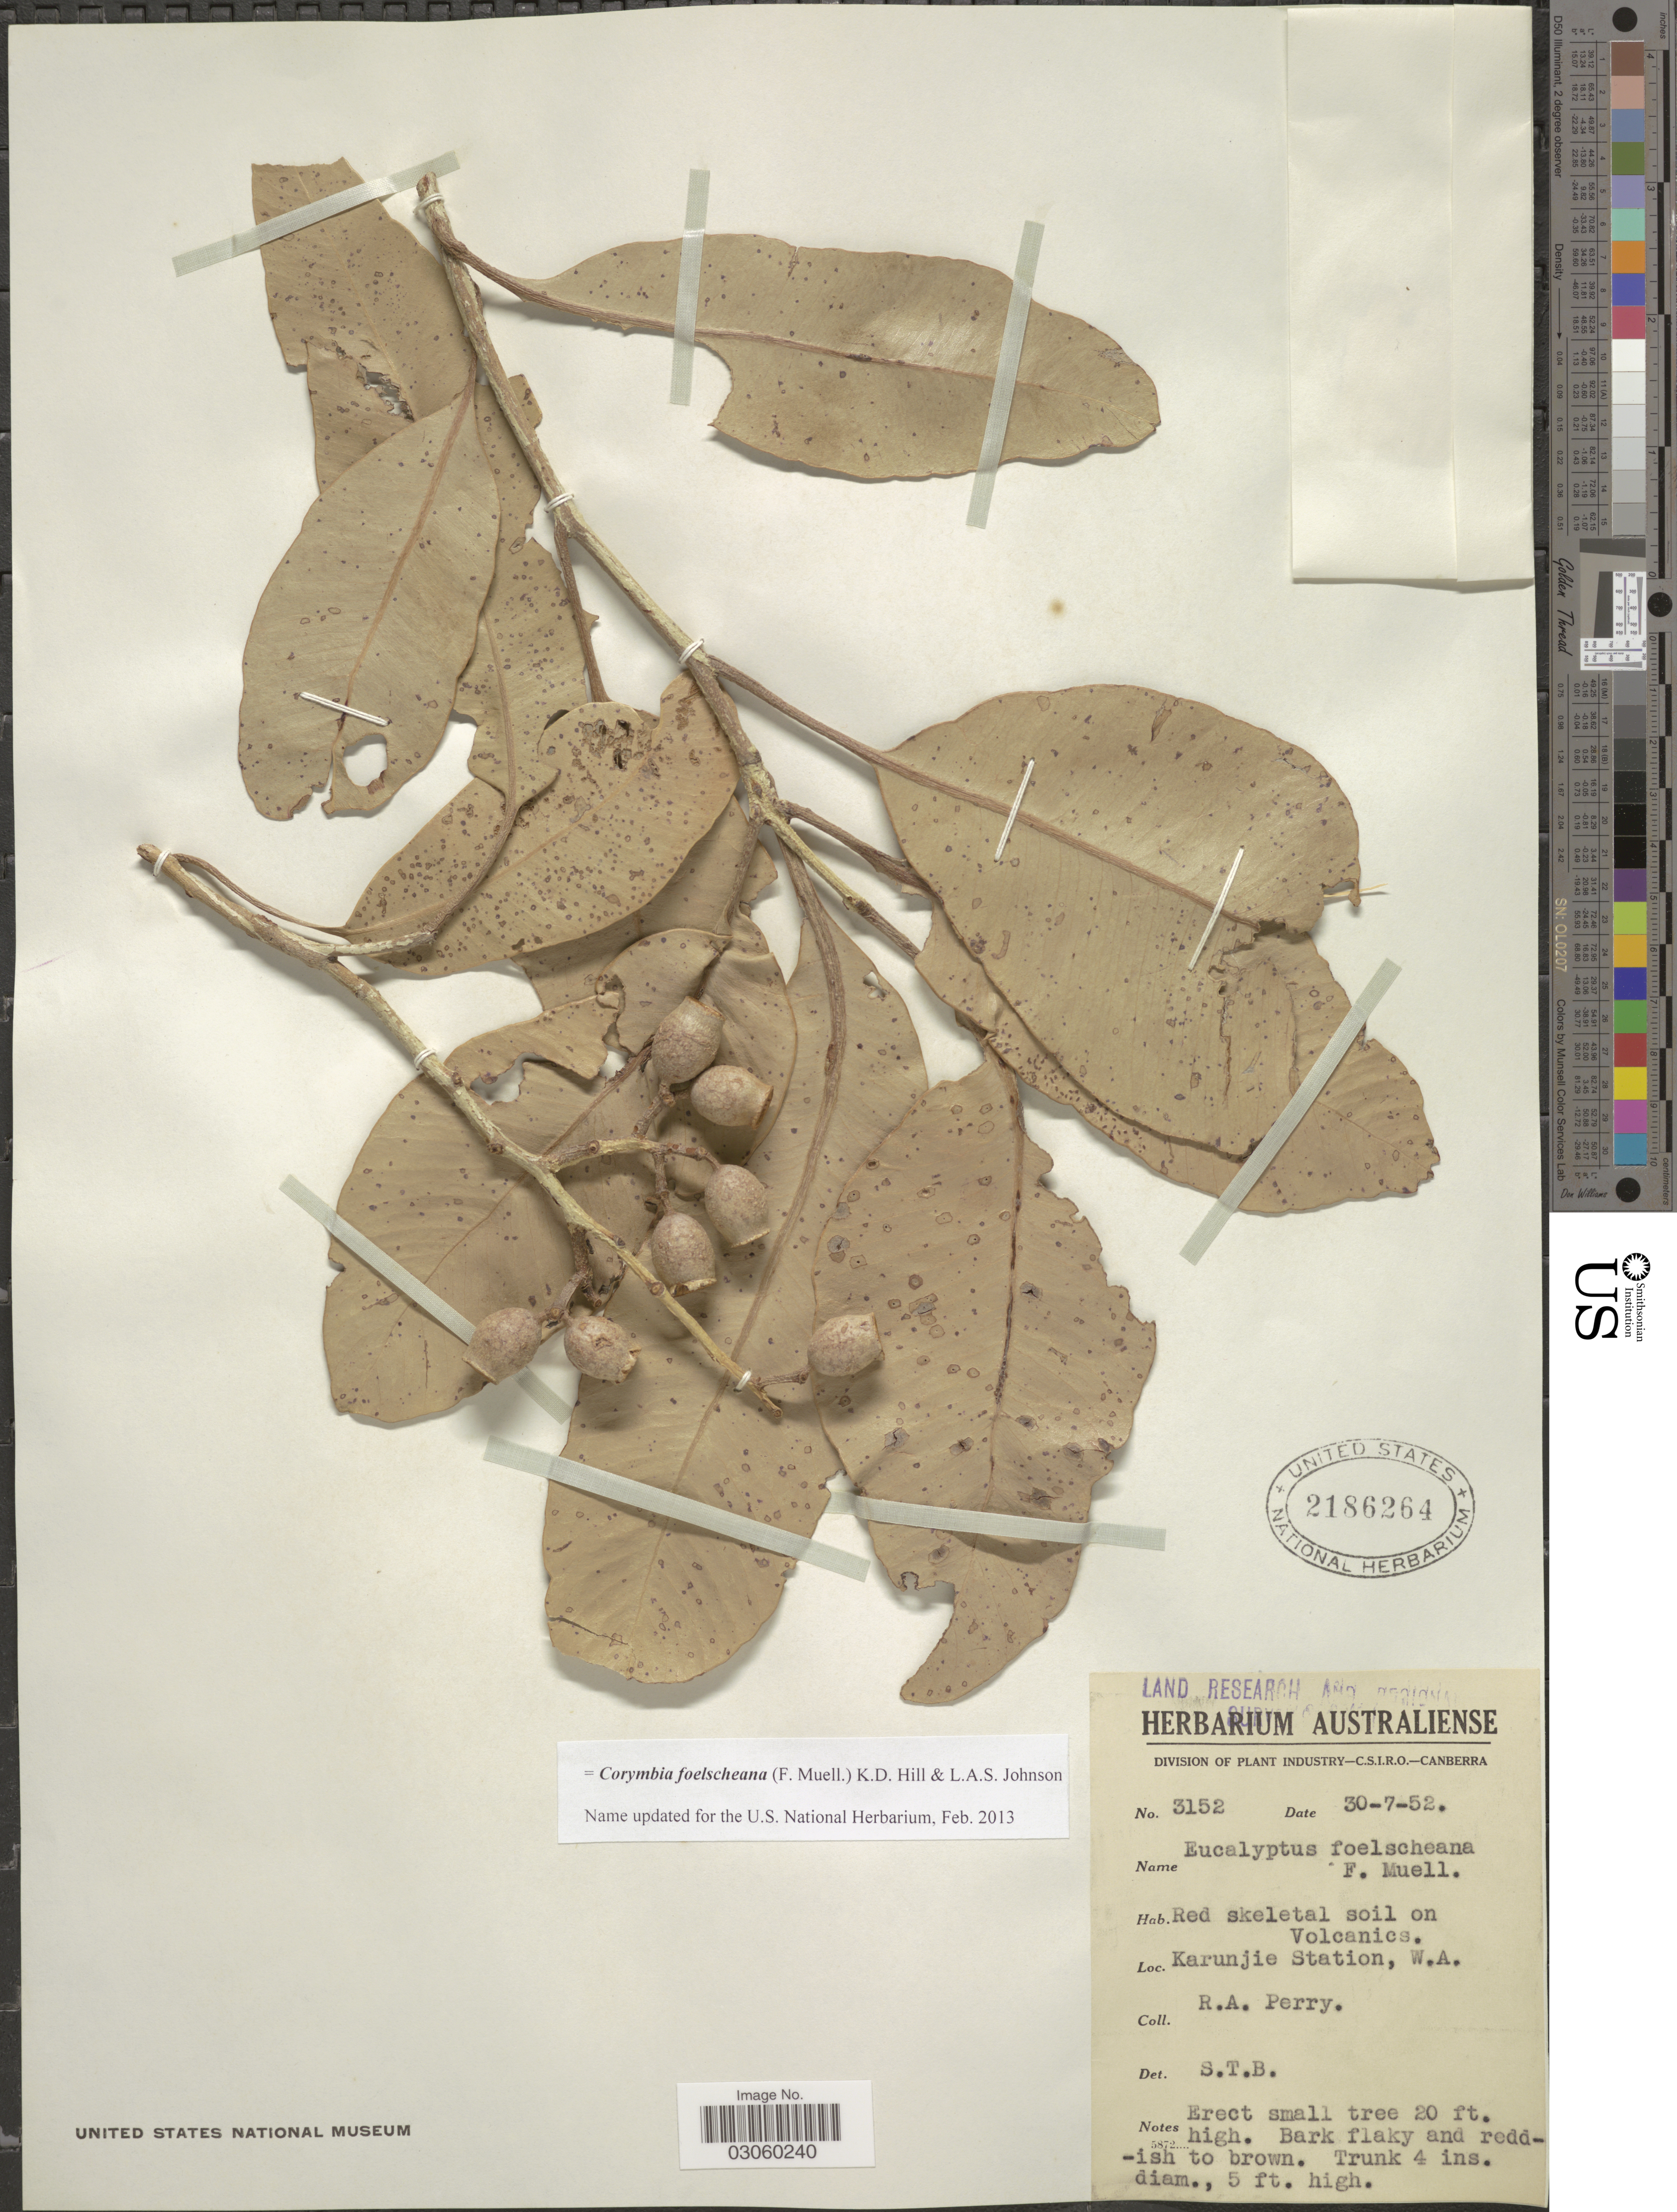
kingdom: Plantae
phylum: Tracheophyta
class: Magnoliopsida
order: Myrtales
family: Myrtaceae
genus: Corymbia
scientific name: Corymbia foelscheana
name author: (F. Muell.) K.D. Hill & L.A.S. Johnson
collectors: Perry, R. A.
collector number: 3152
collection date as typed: Transcribed d/m/y: 30/7/52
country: Australia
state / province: Western Australia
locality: Karunjie Station, W.A.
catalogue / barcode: US 2186264